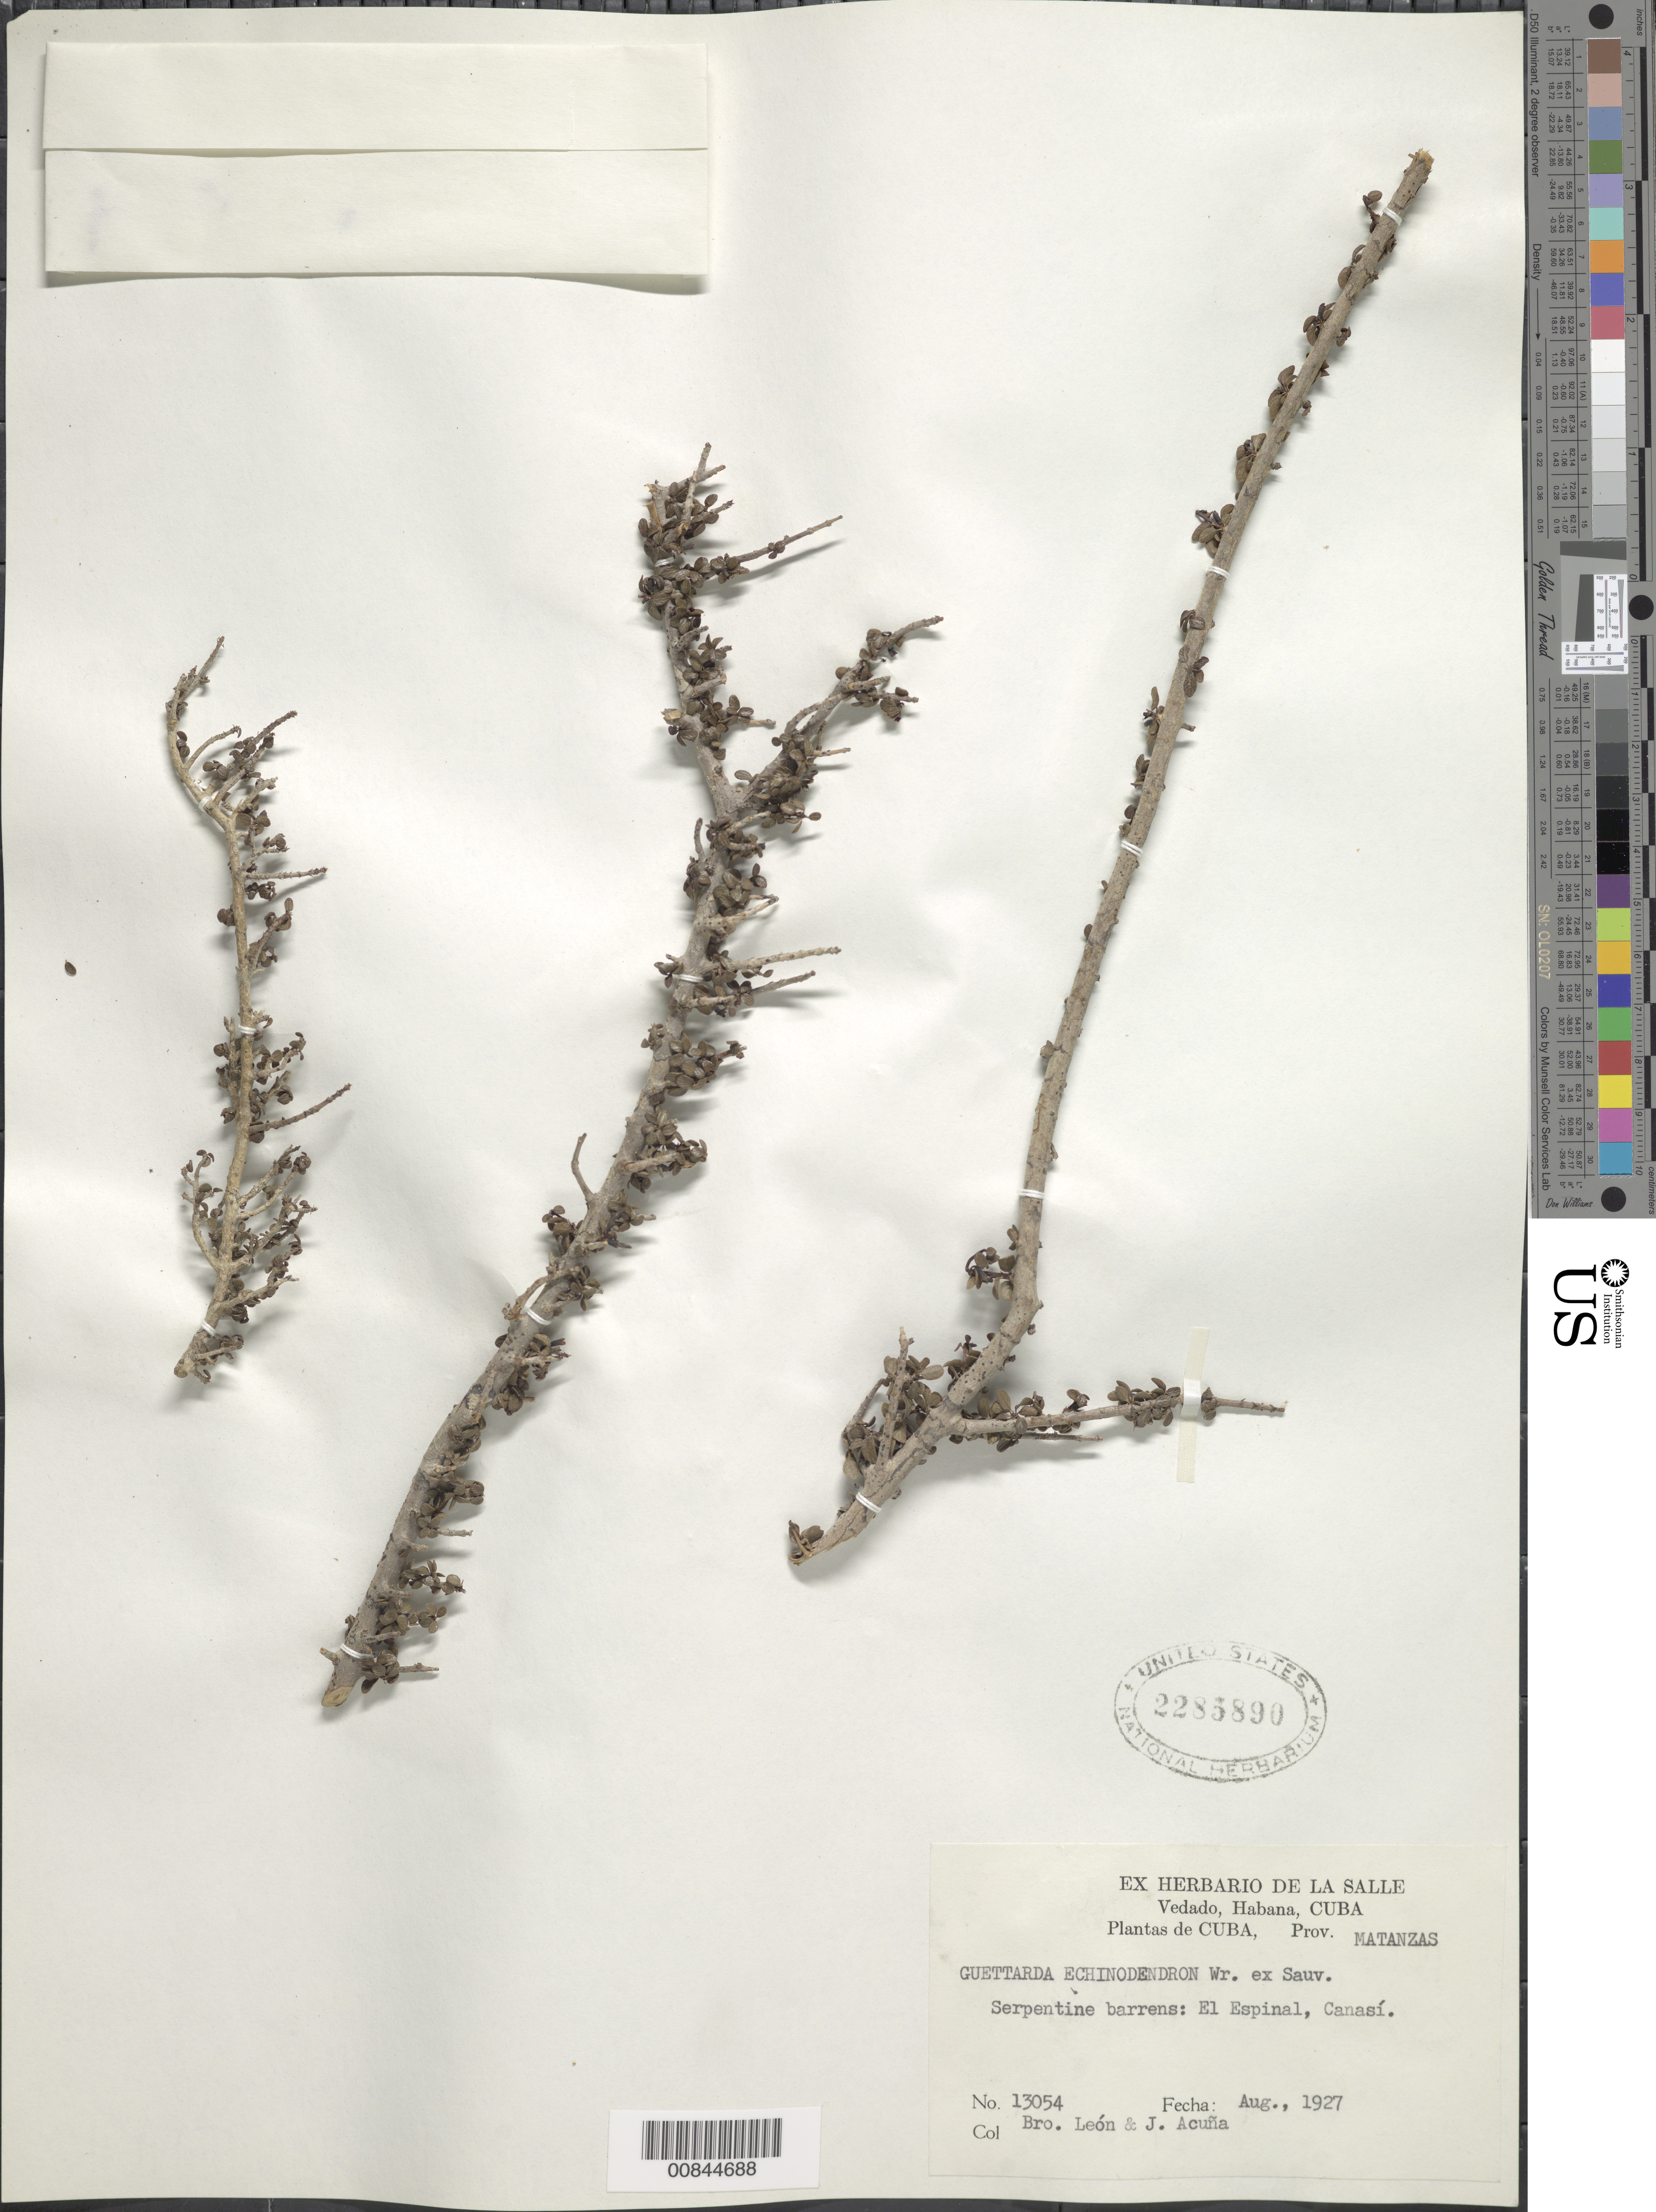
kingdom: Plantae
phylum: Tracheophyta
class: Magnoliopsida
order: Gentianales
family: Rubiaceae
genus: Guettarda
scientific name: Guettarda echinodendron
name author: C. Wright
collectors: Bro. León & J. Acuña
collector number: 13054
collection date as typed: Aug 1927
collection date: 1927-08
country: Cuba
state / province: Matanzas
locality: El Espinal, Canasí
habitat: Serpentine barrens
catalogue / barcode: US 2285890